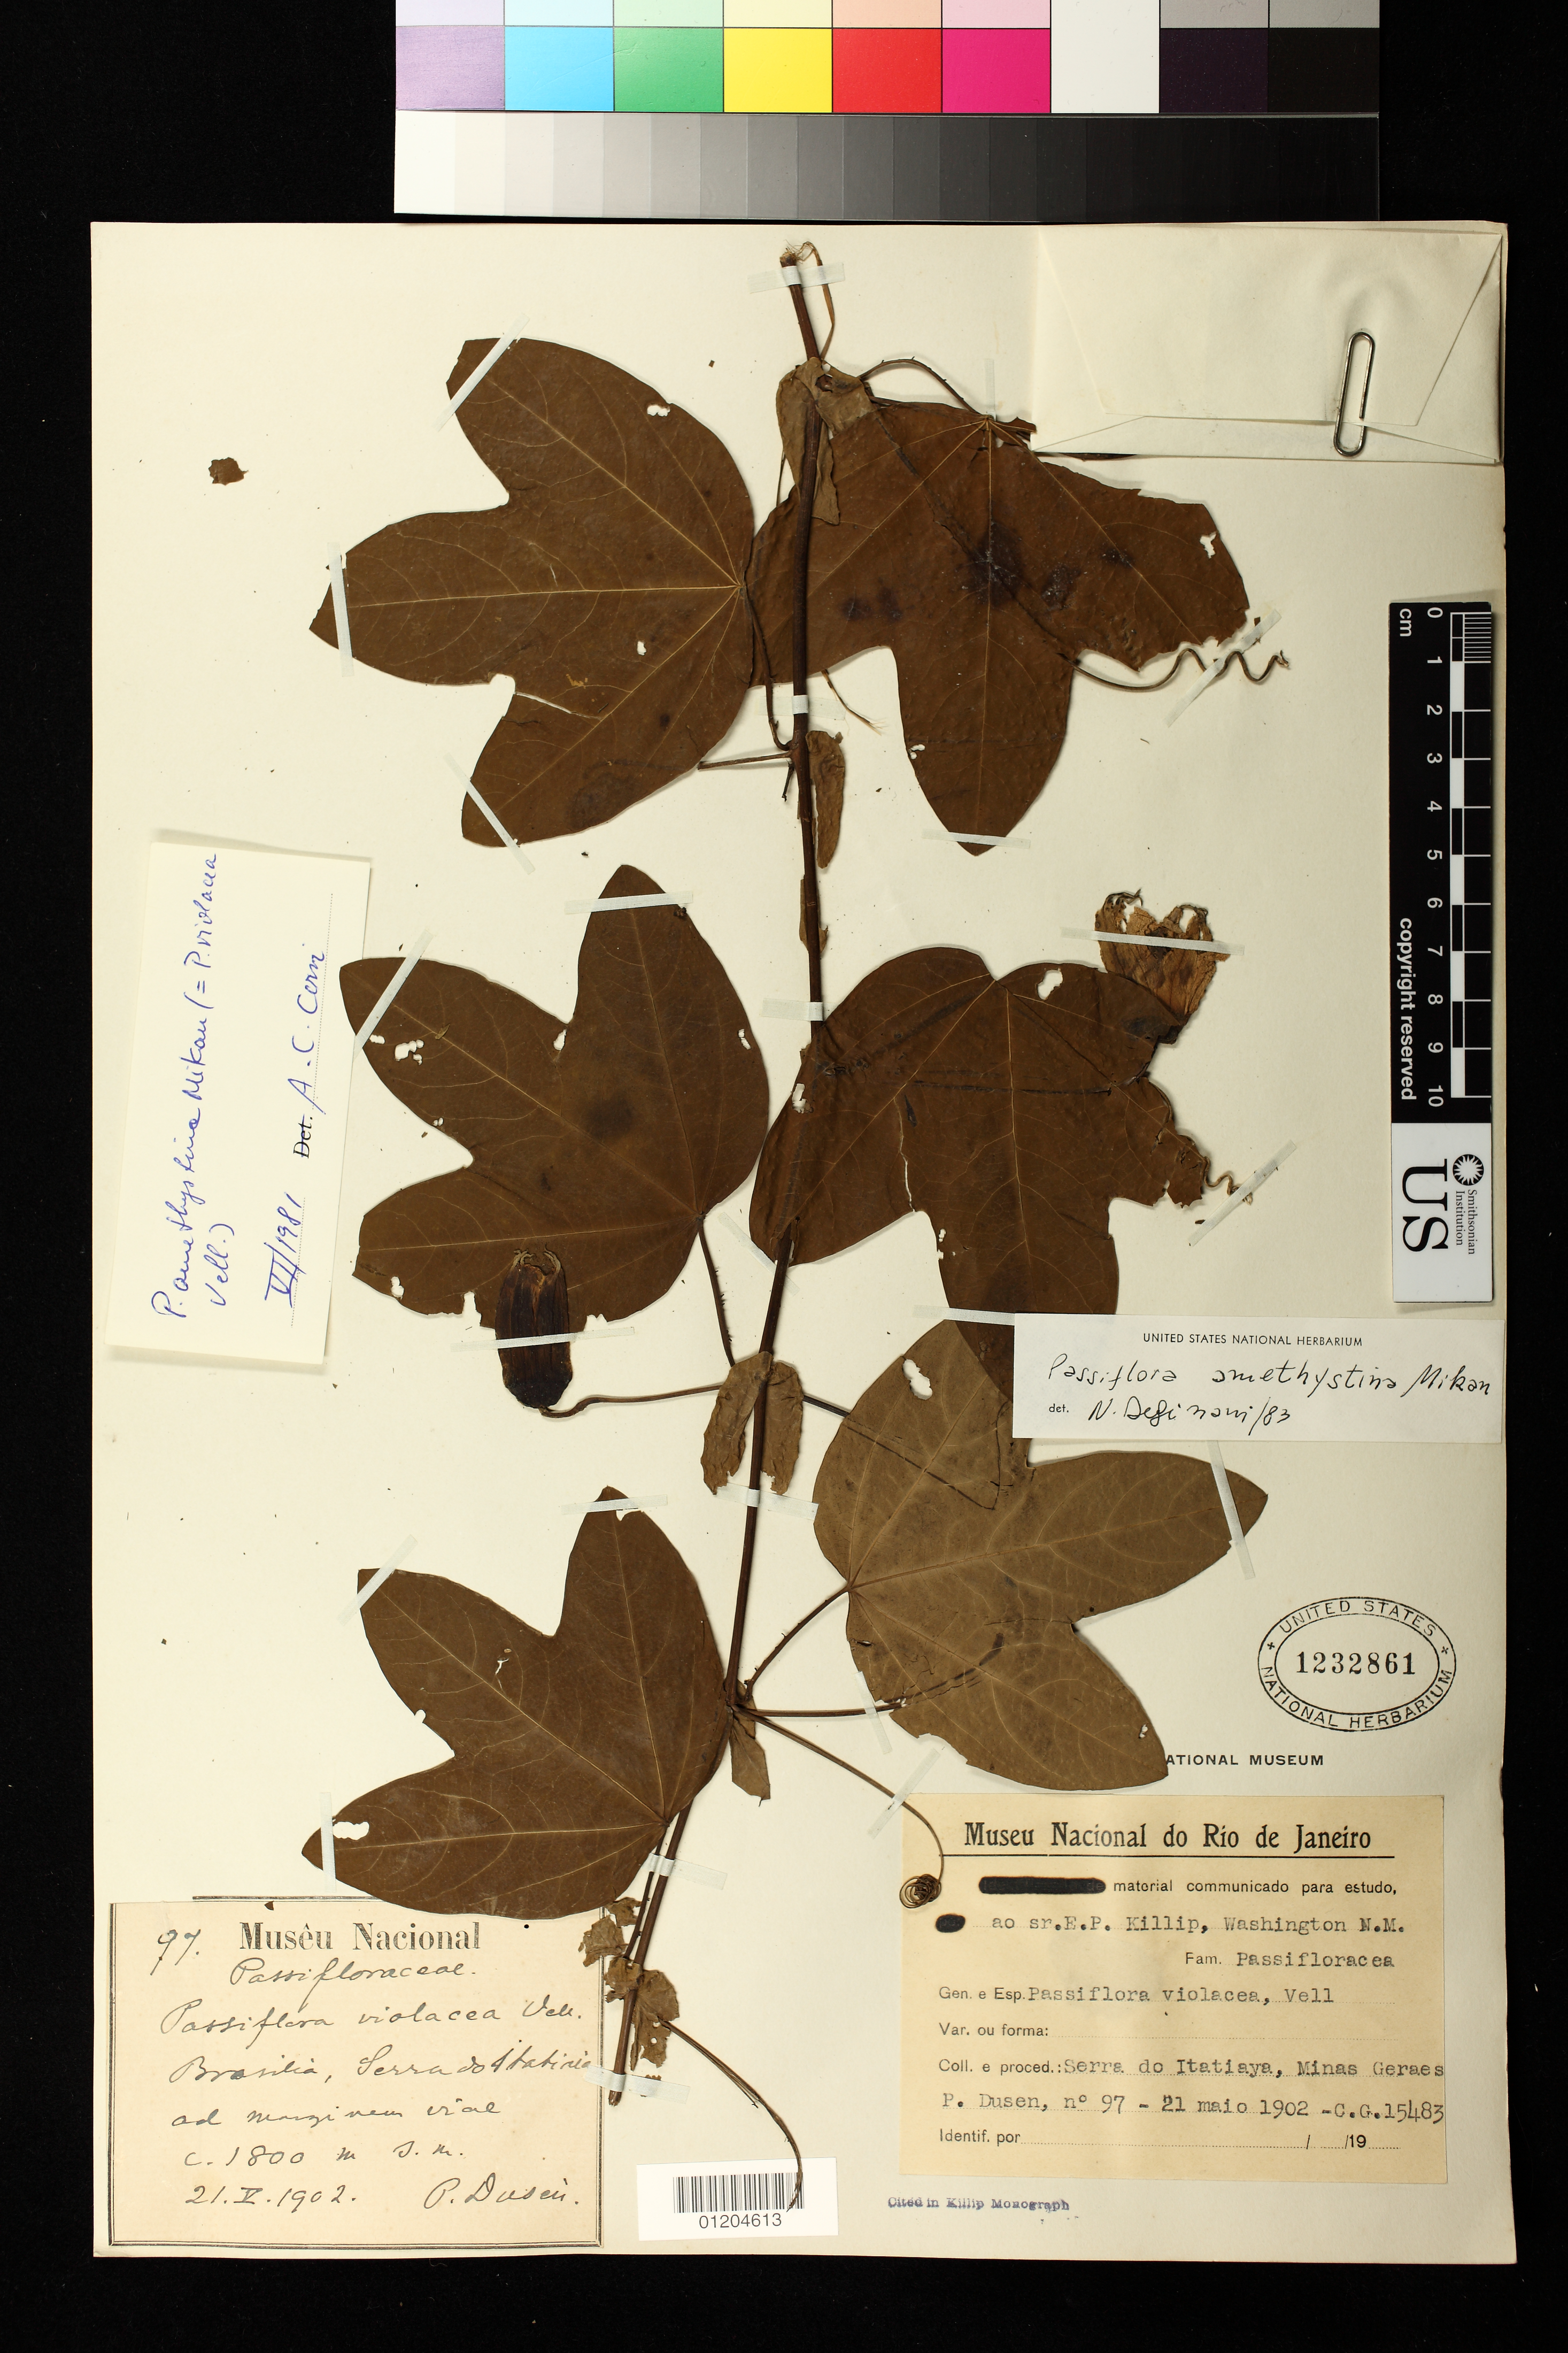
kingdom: Plantae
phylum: Tracheophyta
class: Magnoliopsida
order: Malpighiales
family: Passifloraceae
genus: Passiflora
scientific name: Passiflora amethystina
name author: J.C. Mikan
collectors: P. Dusén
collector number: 97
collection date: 1902-05-21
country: Brazil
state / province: Minas Gerais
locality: Serra do Itatiaya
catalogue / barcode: US 1232861